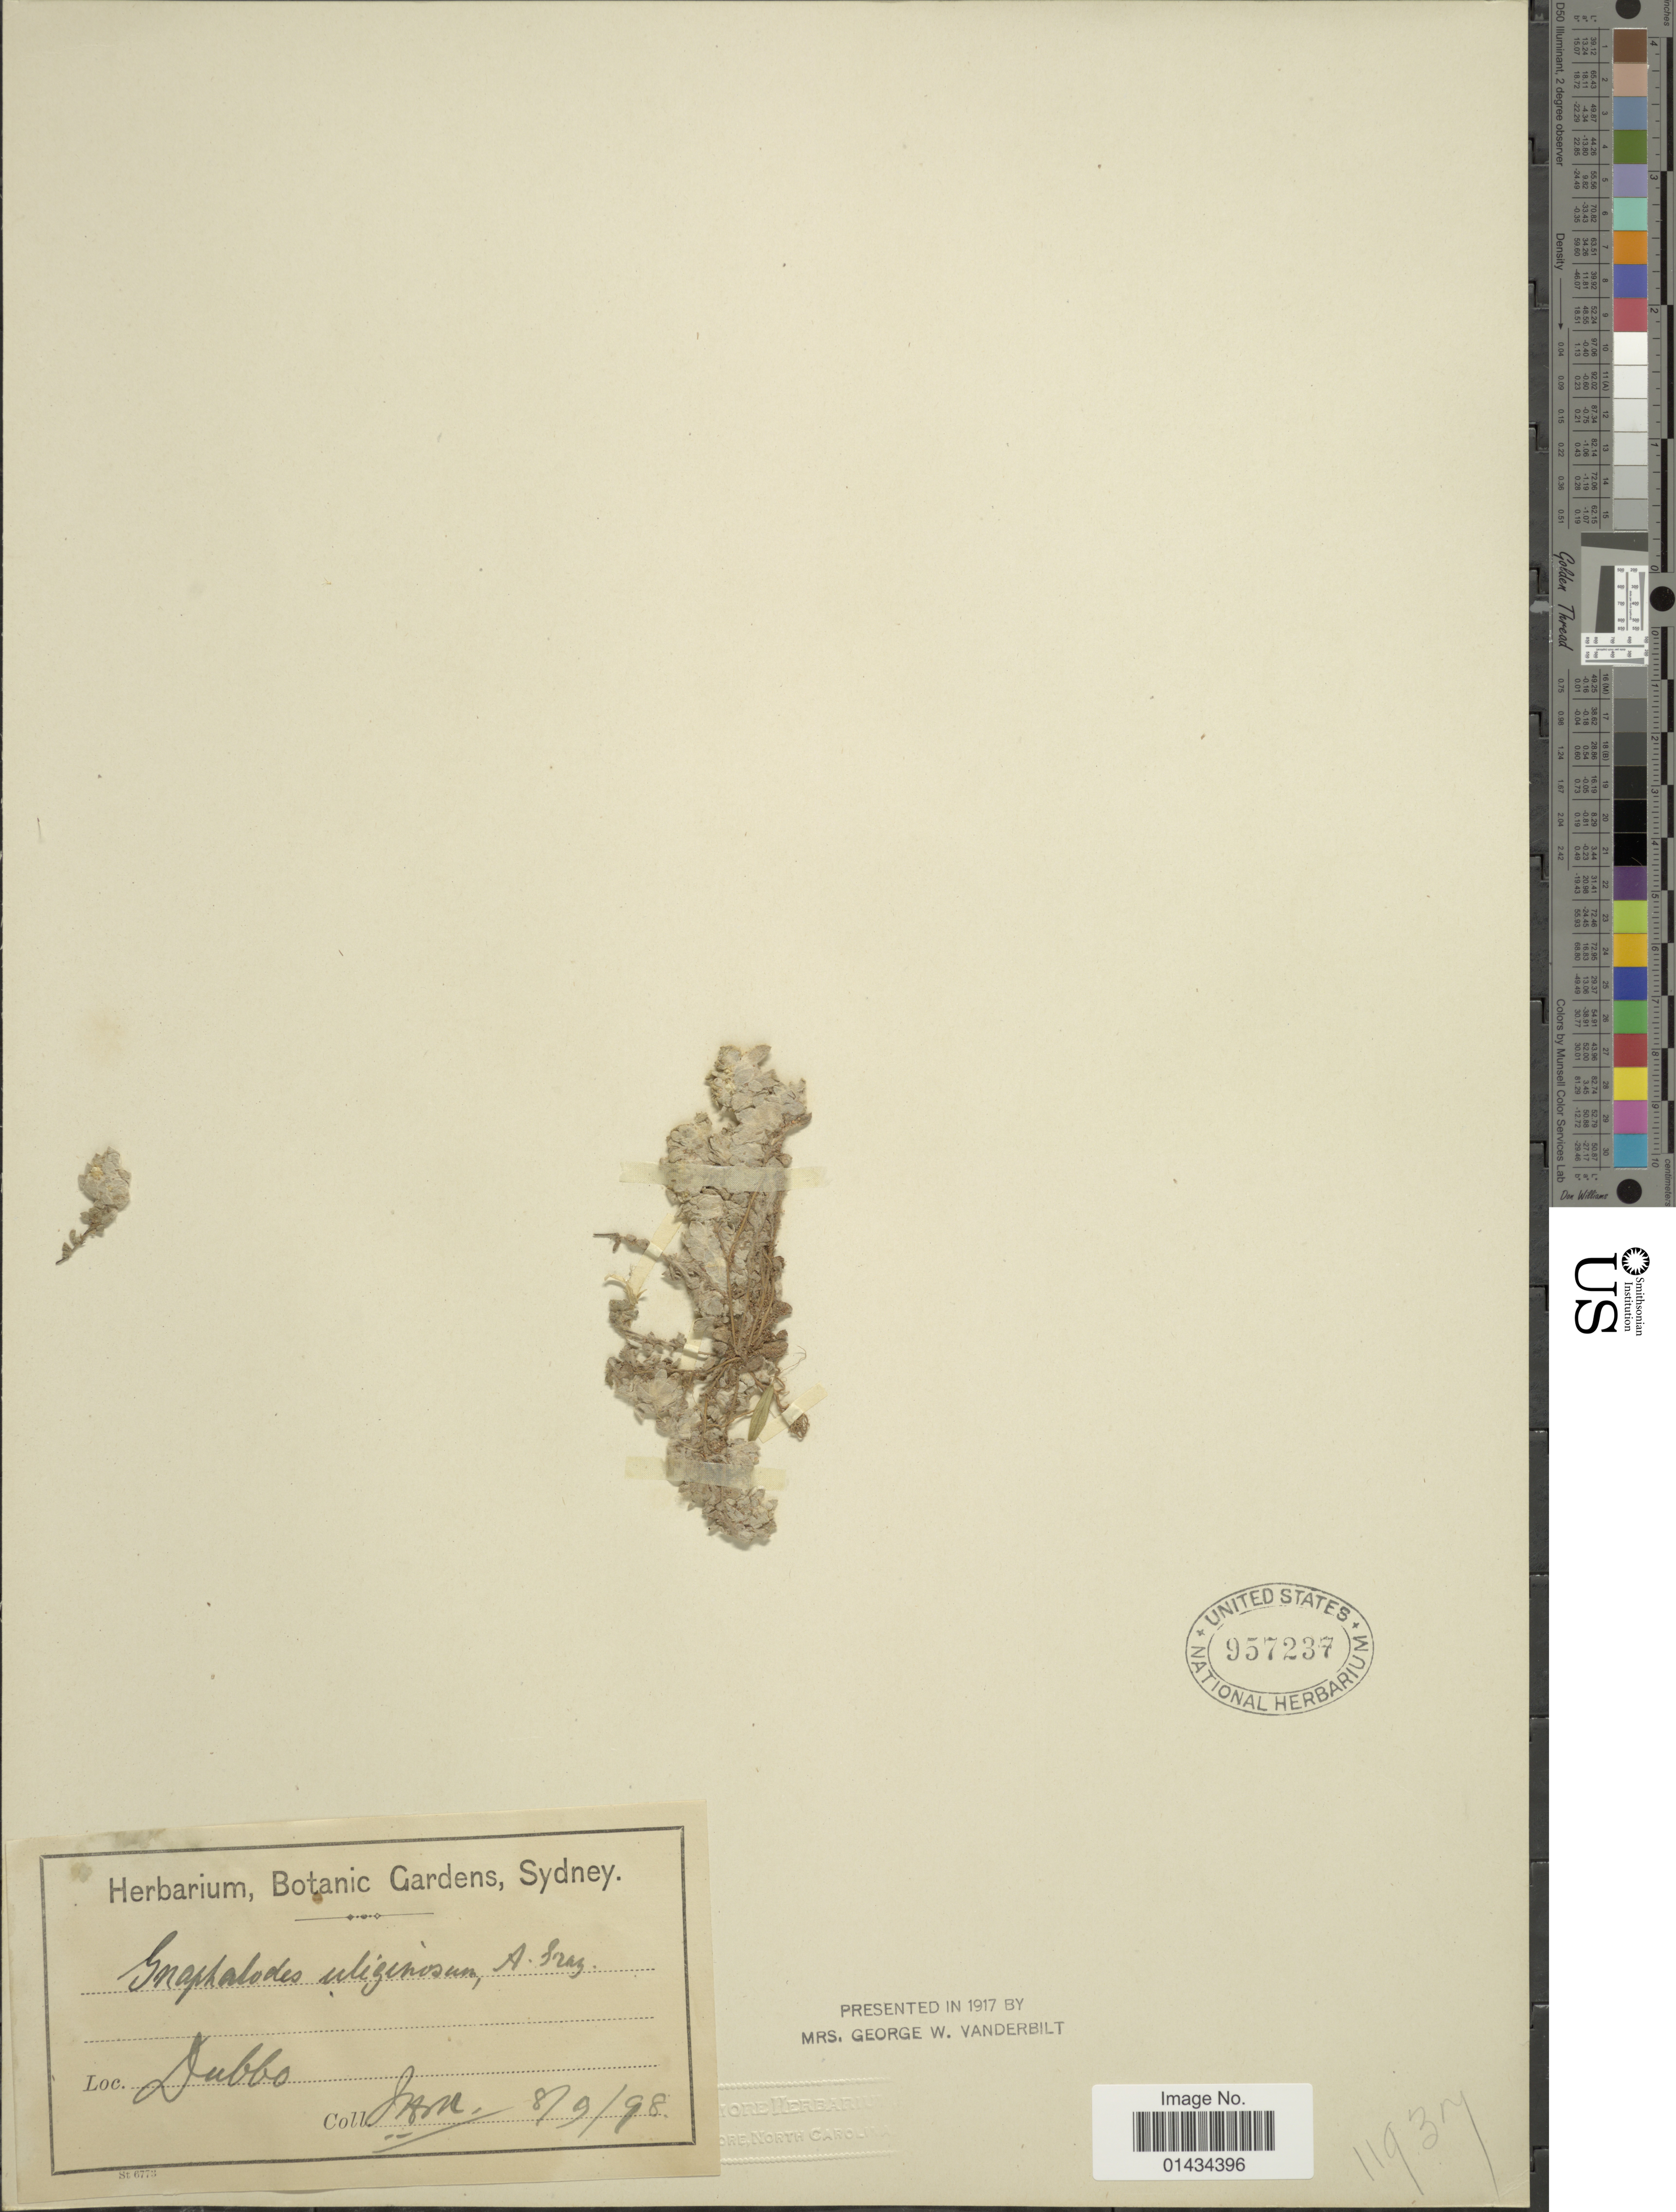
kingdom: Plantae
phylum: Tracheophyta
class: Magnoliopsida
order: Asterales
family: Asteraceae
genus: Actinobole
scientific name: Actinobole uliginosum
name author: (A. Gray) H. Eichler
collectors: F. A. M.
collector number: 11937?*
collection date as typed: Transcribed d/m/y: 8/9/98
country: Australia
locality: Dubbo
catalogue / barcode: US 957237